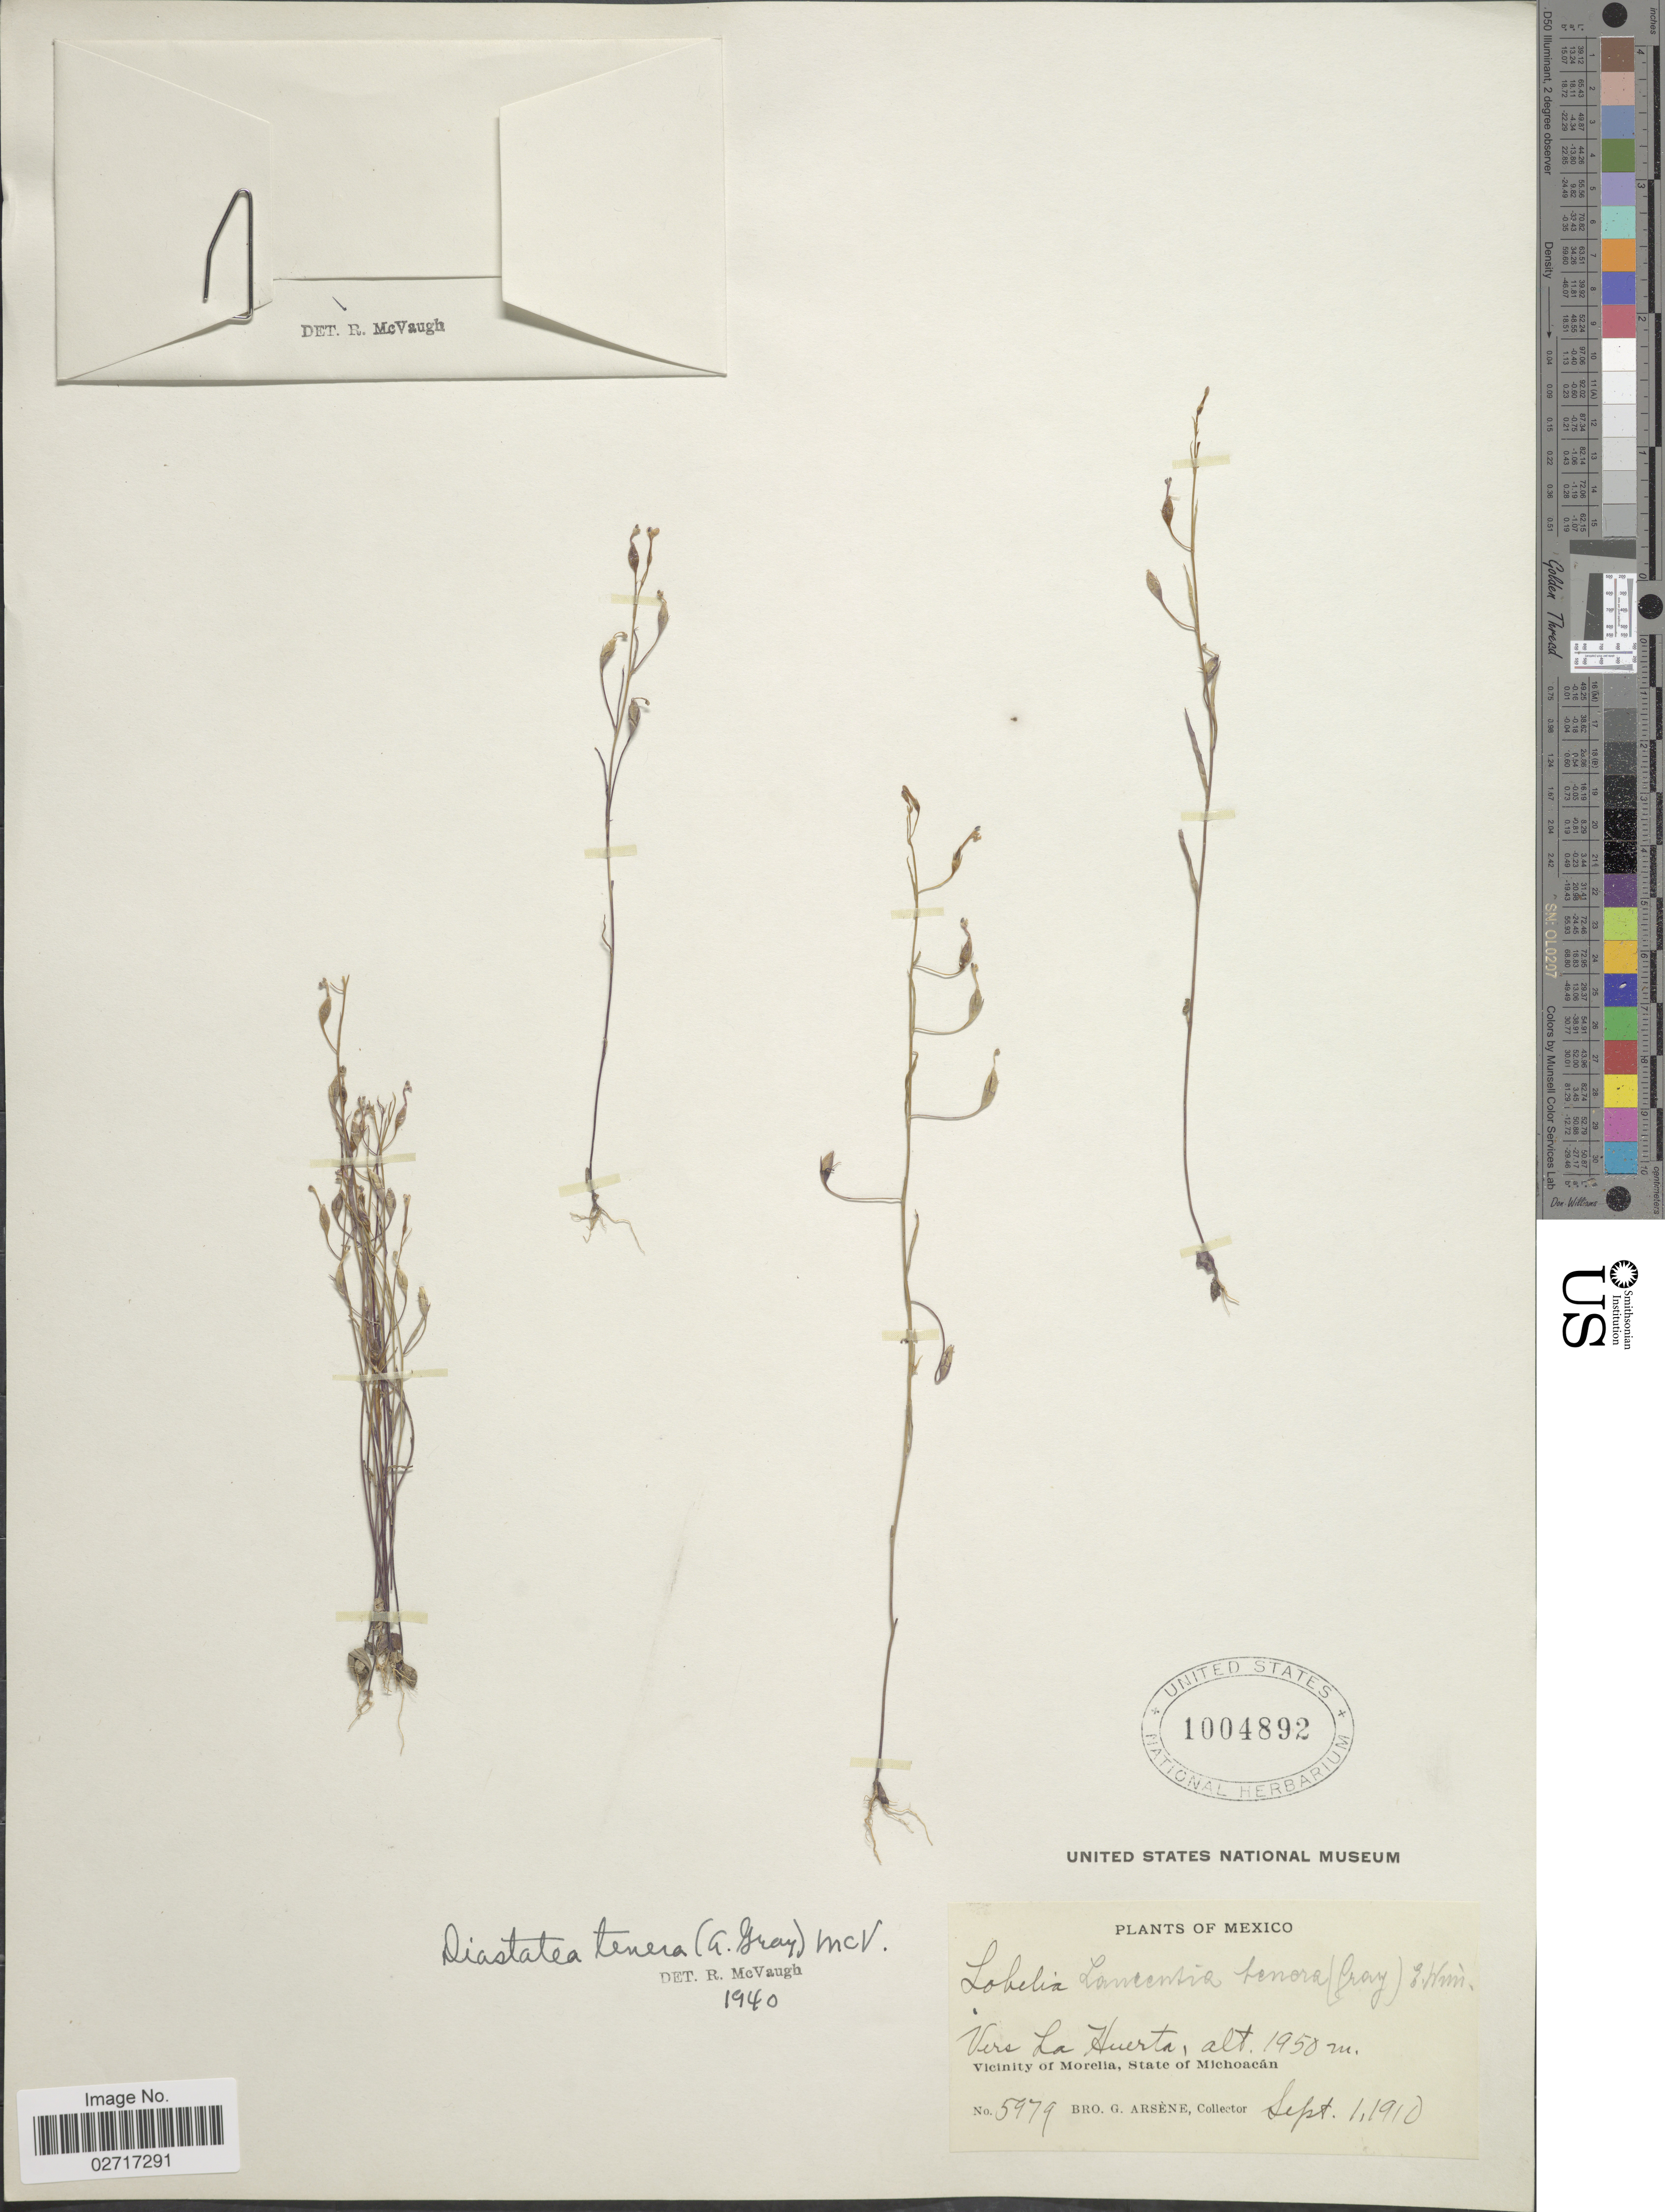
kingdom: Plantae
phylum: Tracheophyta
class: Magnoliopsida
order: Asterales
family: Campanulaceae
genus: Diastatea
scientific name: Diastatea tenera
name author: (A. Gray) McVaugh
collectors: Bro. G. Arsène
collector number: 5979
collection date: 1910-09-01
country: Mexico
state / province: Michoacán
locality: Vers La Huerta. Vicinity of Morelia.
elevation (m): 1950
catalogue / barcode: US 1004892